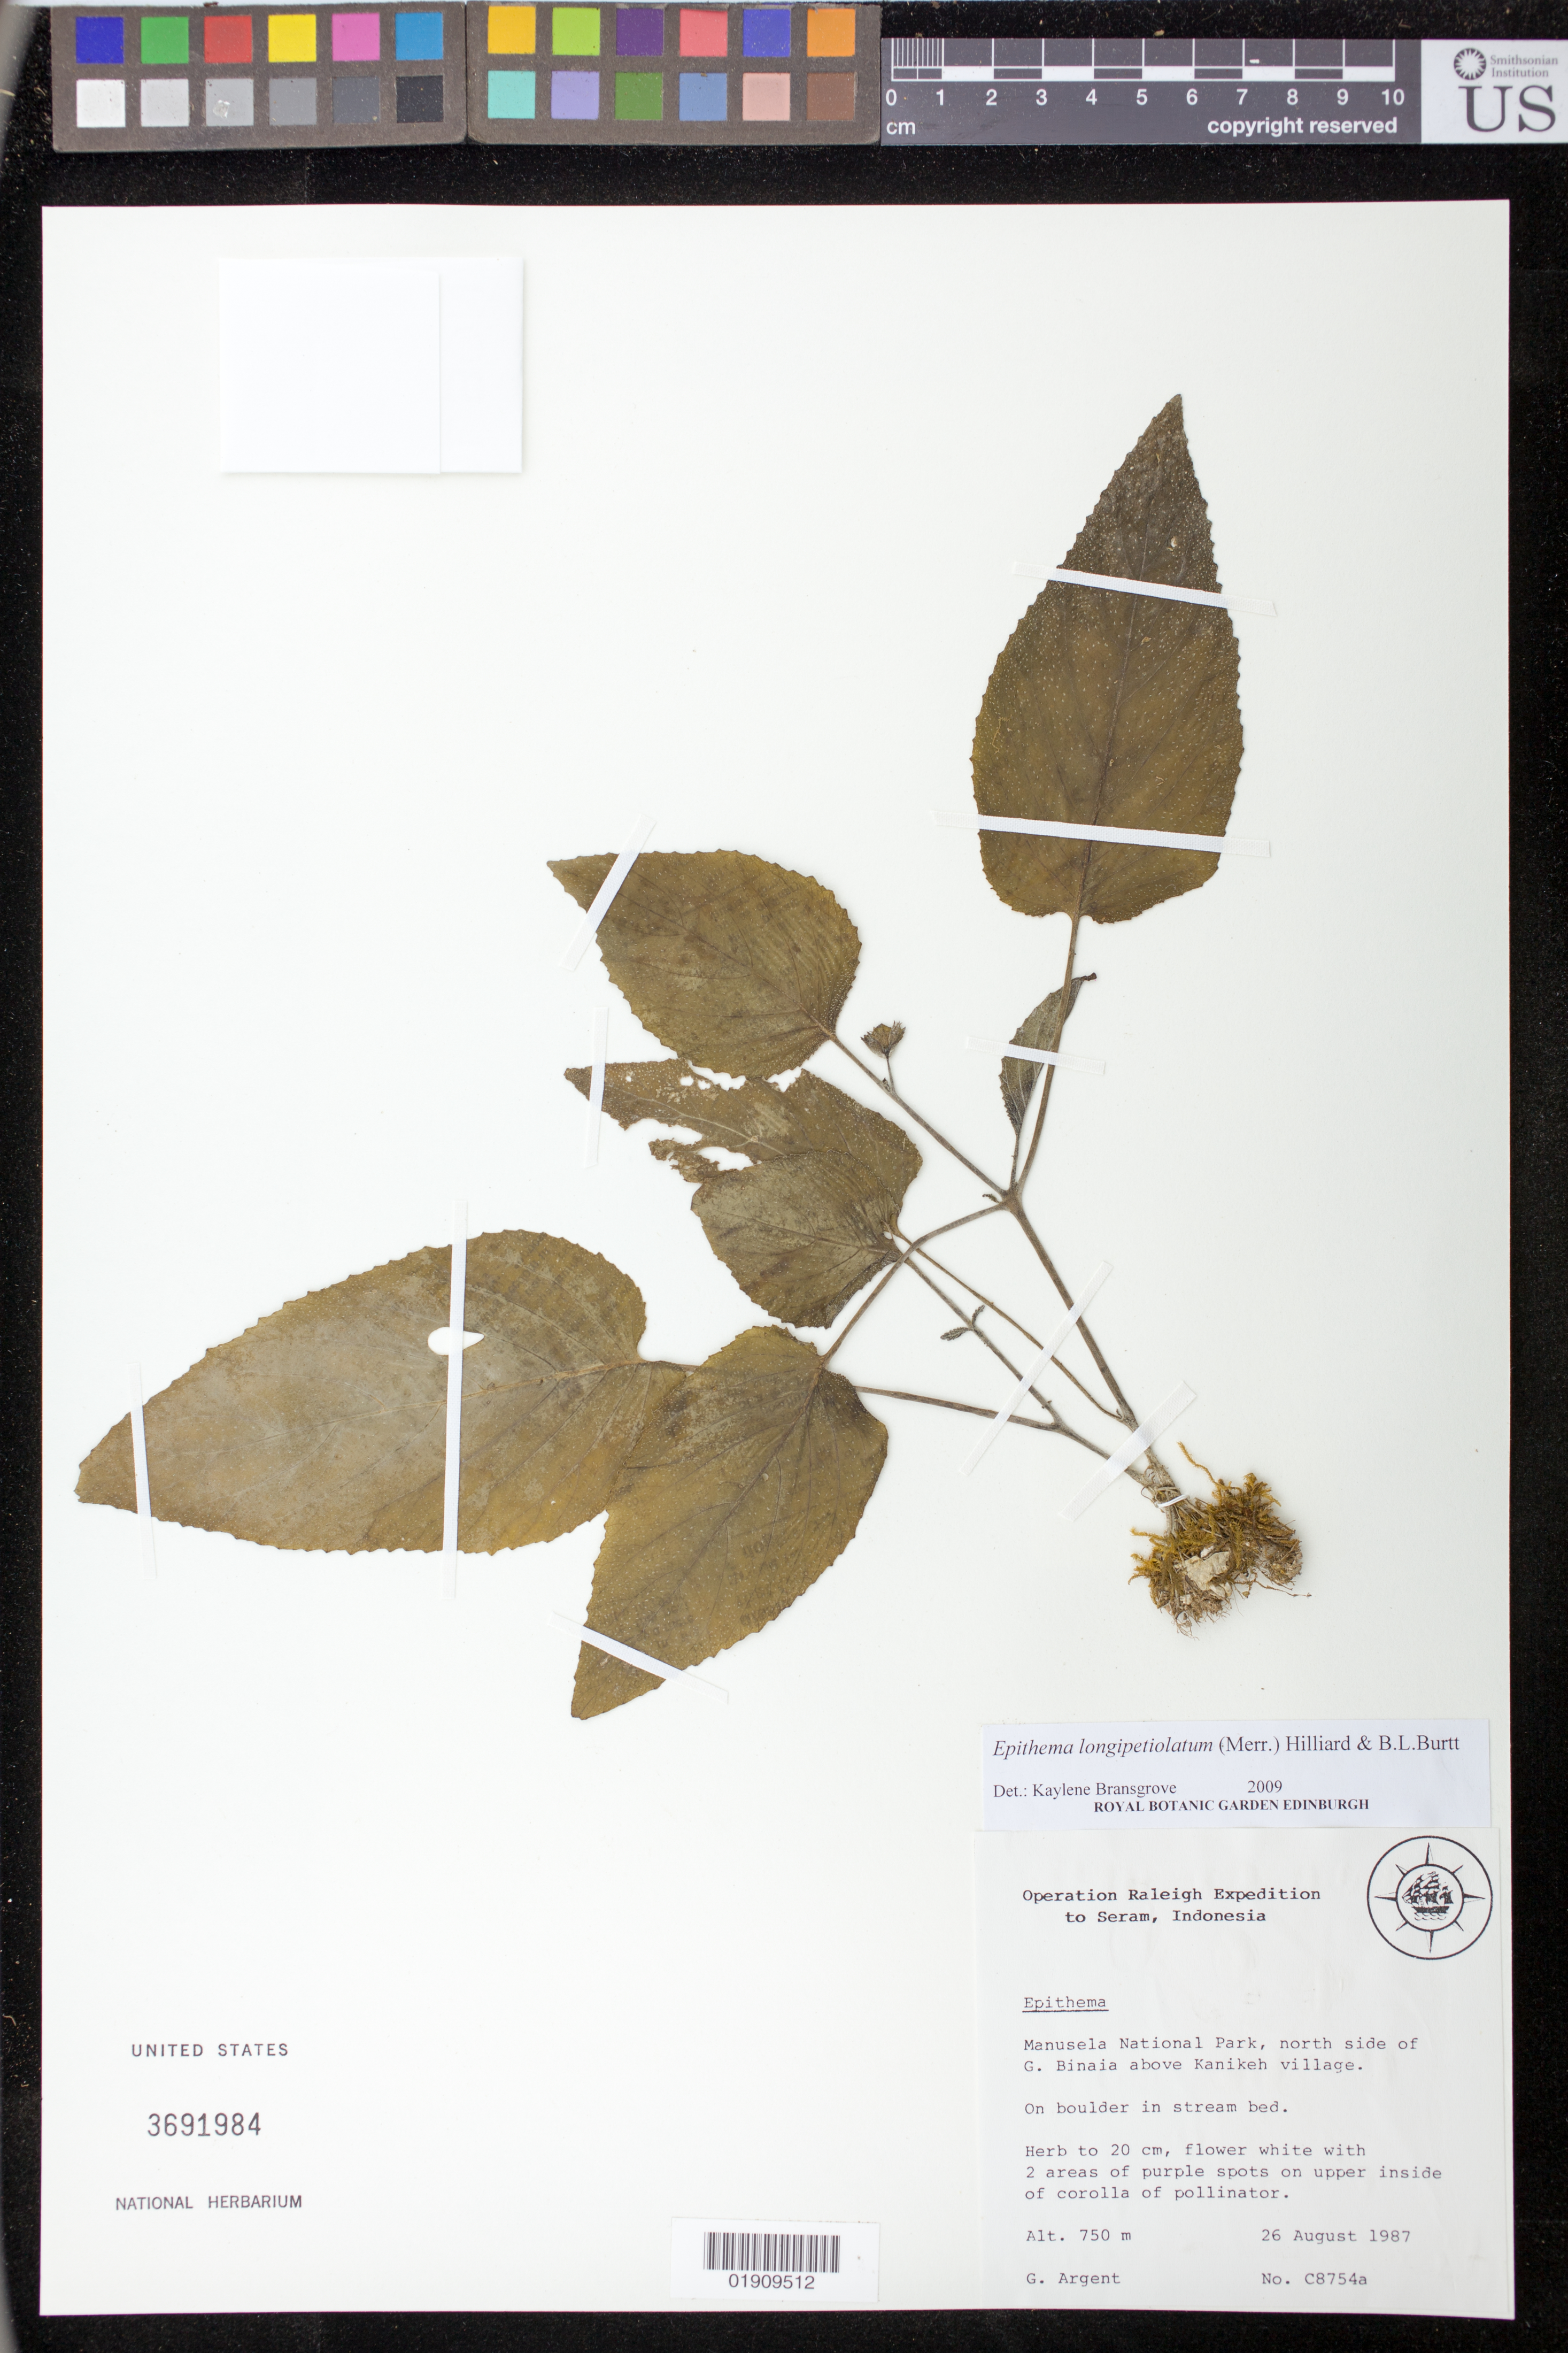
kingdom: Plantae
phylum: Tracheophyta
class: Magnoliopsida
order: Lamiales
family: Gesneriaceae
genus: Epithema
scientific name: Epithema longipetiolatum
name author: (Merr.) Hilliard & B.L. Burtt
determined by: Bransgrove, Kaylene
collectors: G. Argent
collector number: C8754a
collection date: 1987-08-26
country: Indonesia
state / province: Maluku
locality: Manusela National Park, north side of G. Binaia above Kanikeh village. On boulder in stream bed.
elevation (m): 750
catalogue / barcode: US 3691984